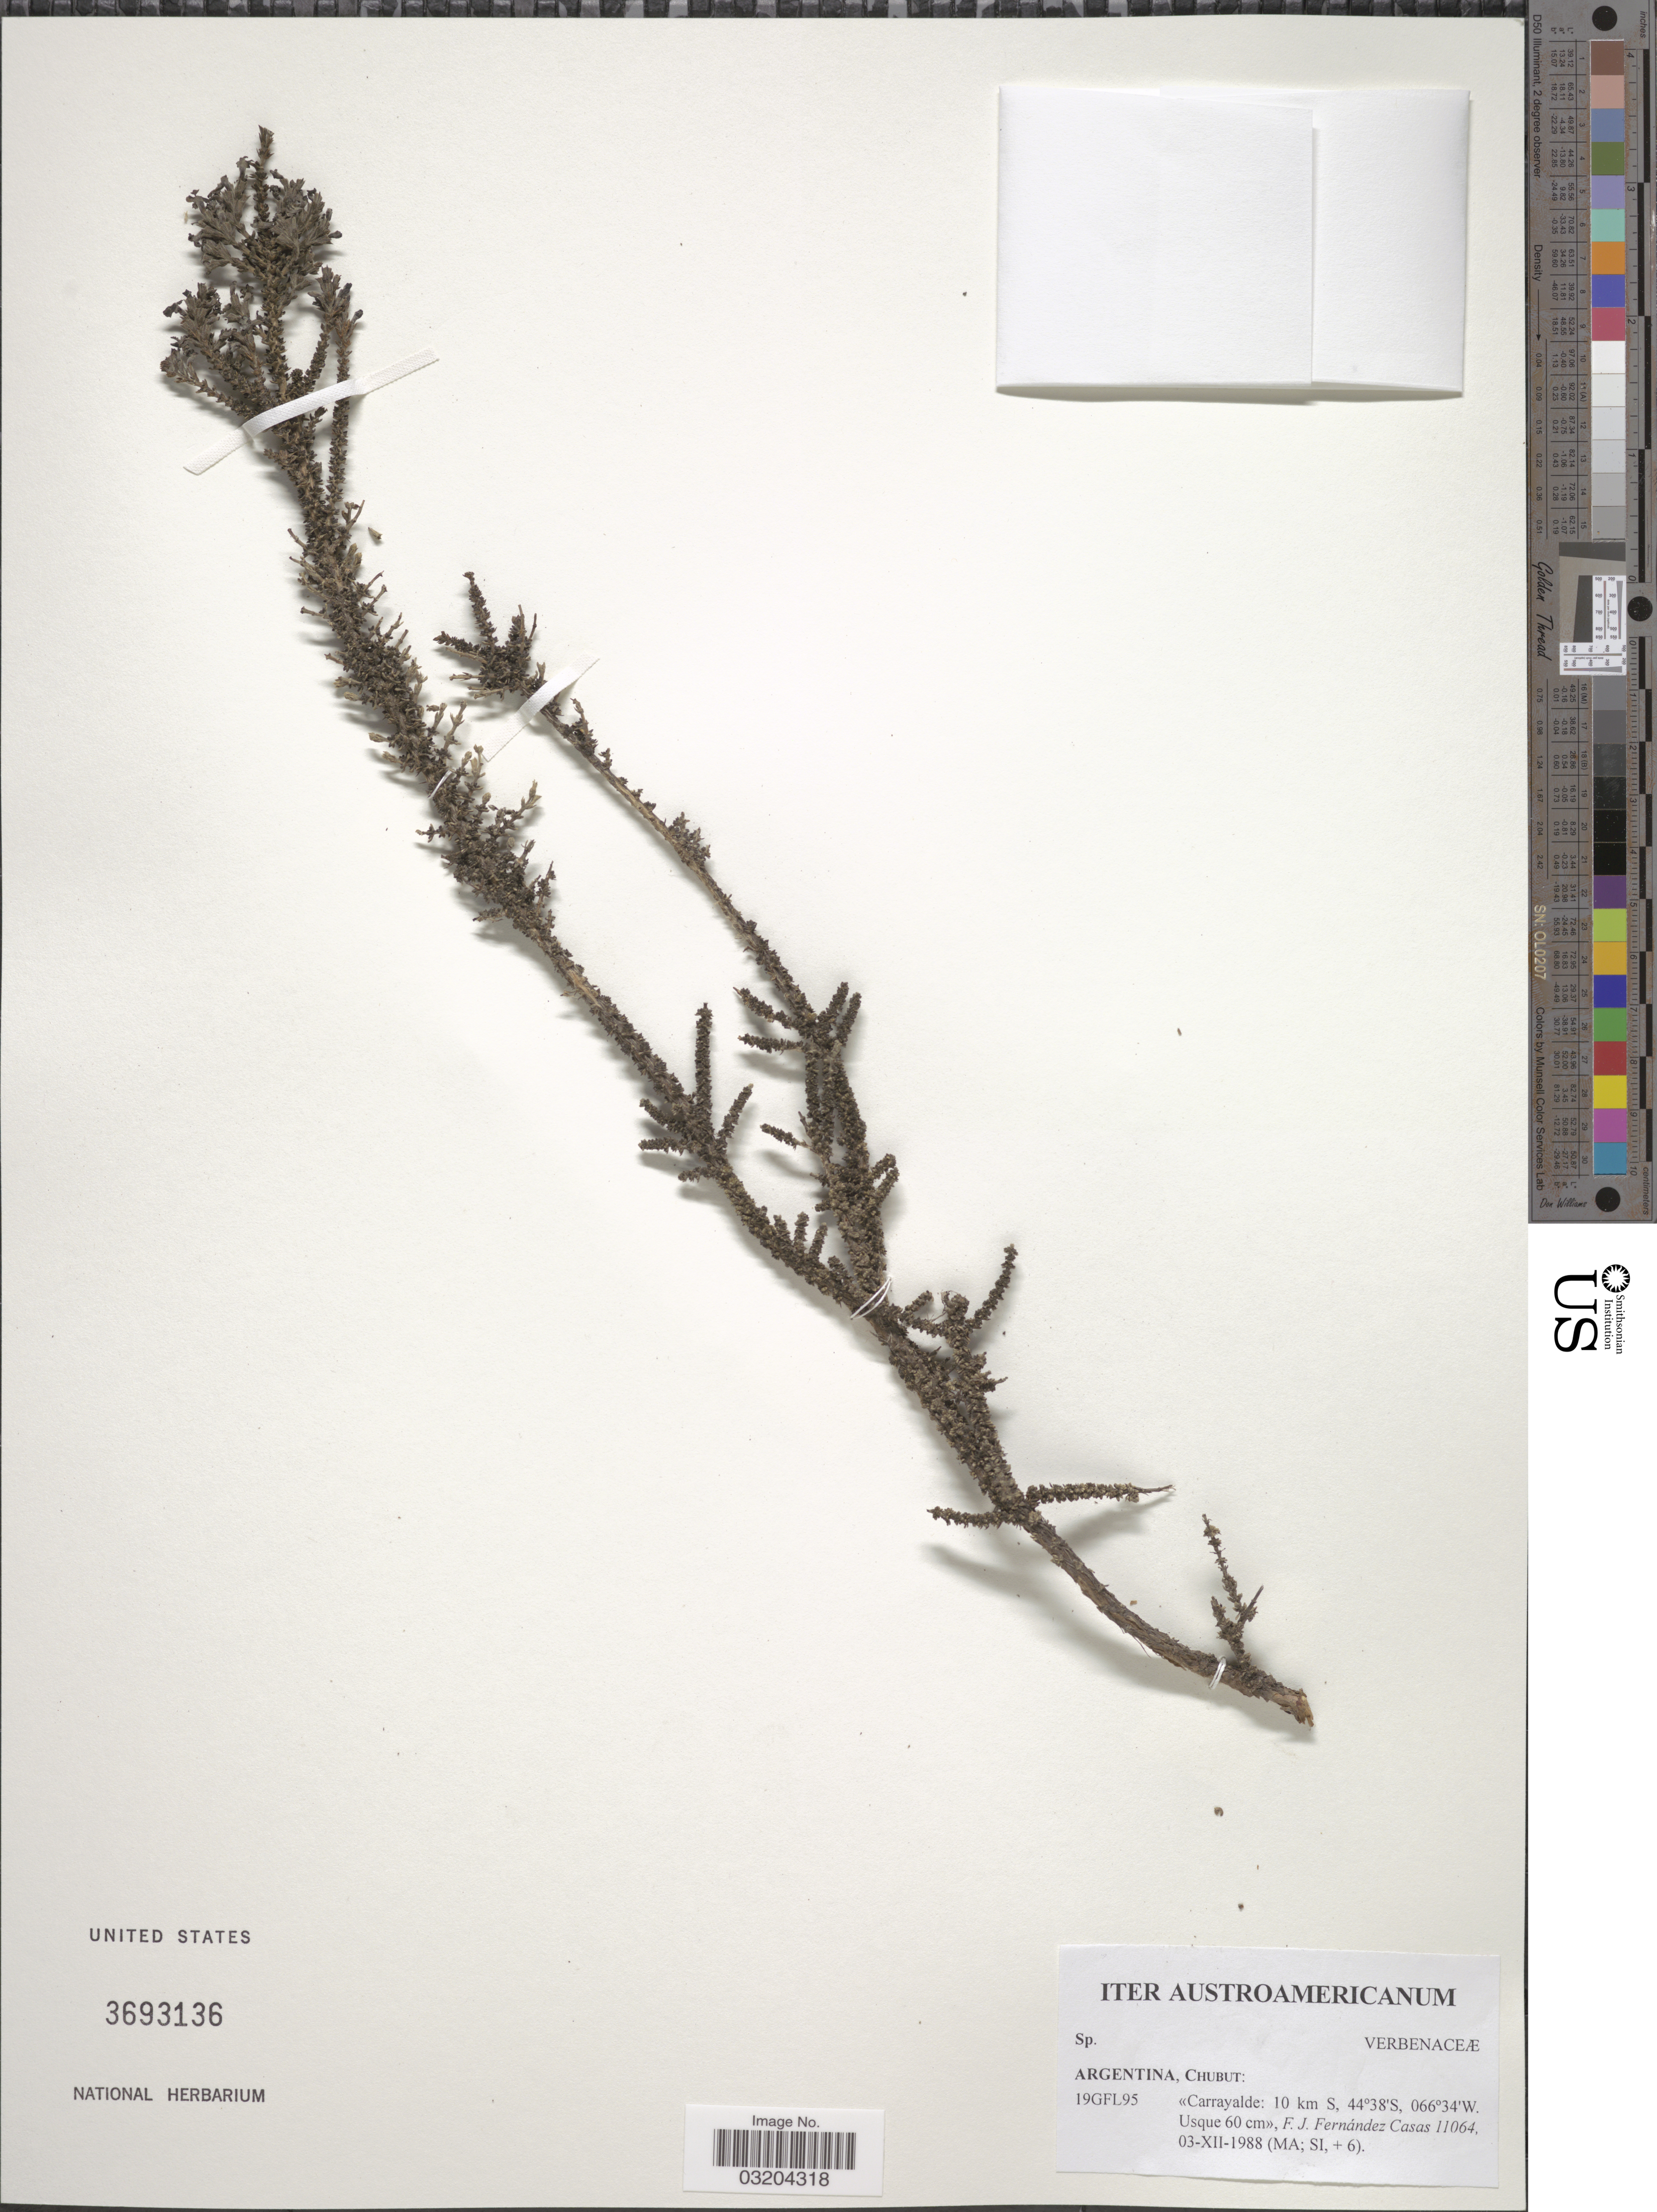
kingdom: Plantae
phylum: Tracheophyta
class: Magnoliopsida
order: Lamiales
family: Verbenaceae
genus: Junellia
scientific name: Junellia sp.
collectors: F. Fernandez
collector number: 11064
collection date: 1988-12-03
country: Argentina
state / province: Chubut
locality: <<Carrayalde: 10 km S.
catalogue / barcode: US 3693136